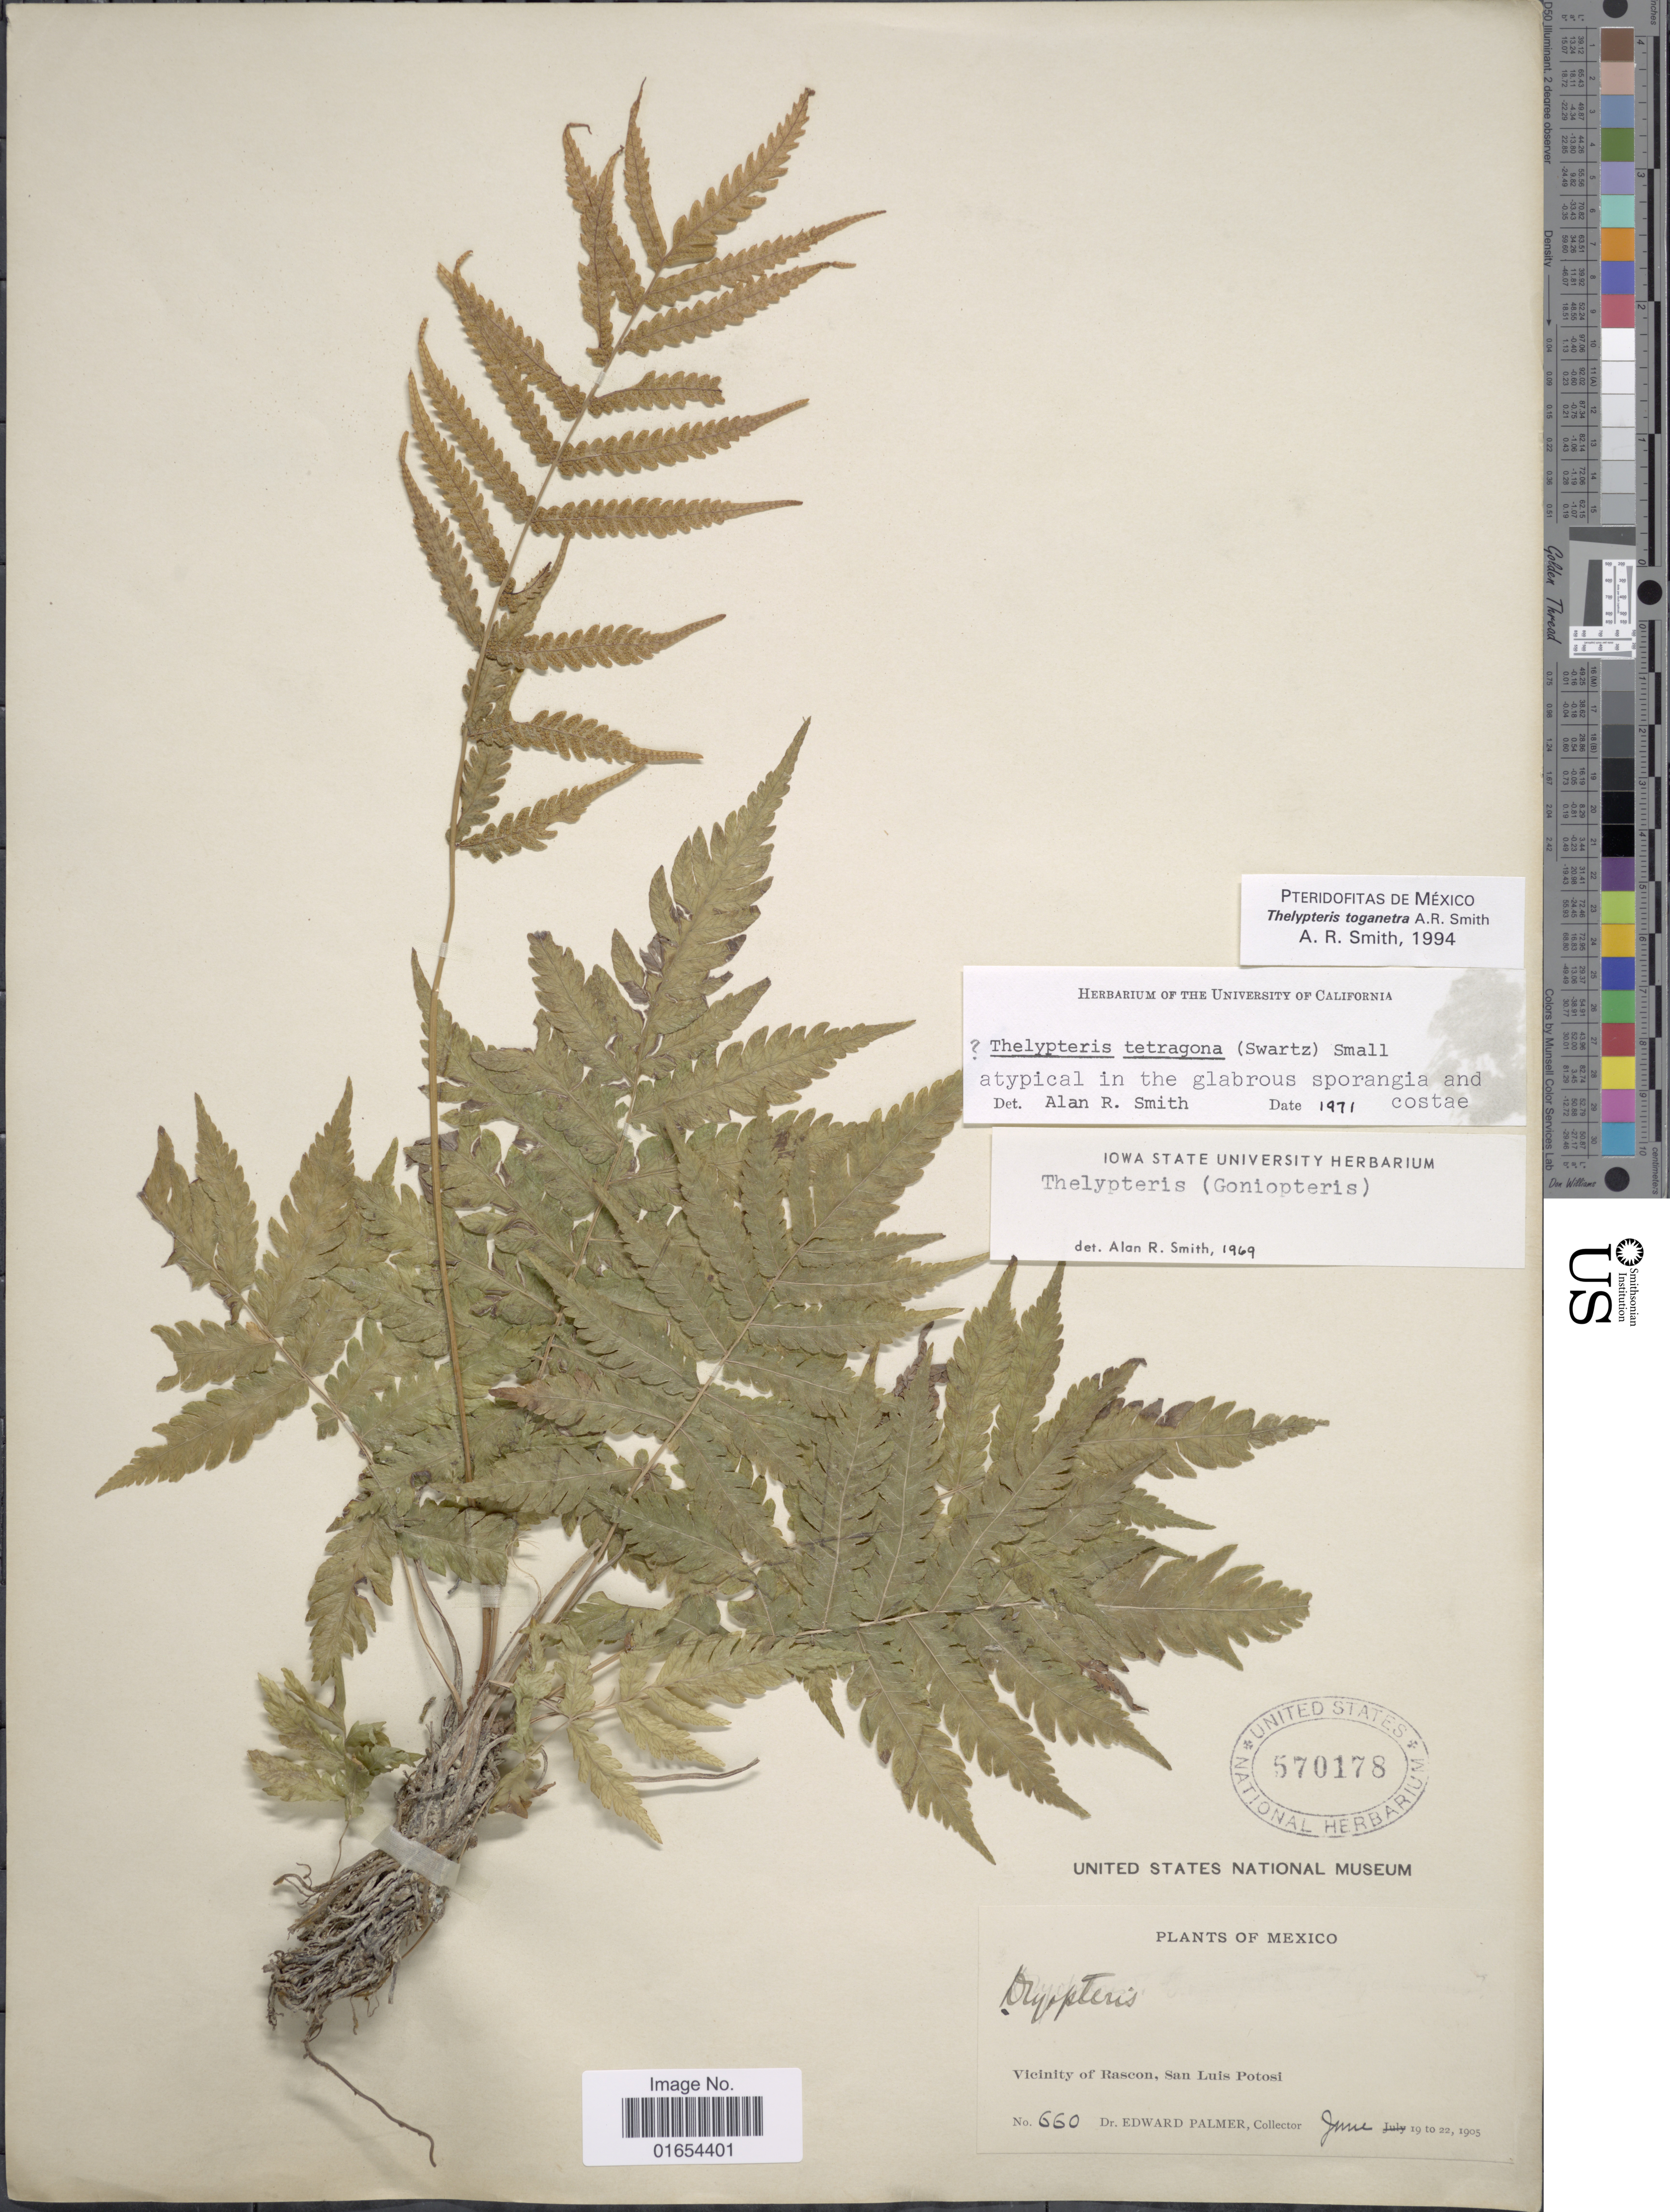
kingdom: Plantae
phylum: Tracheophyta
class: Polypodiopsida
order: Polypodiales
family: Thelypteridaceae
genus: Goniopteris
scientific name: Goniopteris toganetra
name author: (A.R. Sm.) Á. Löve & D. Löve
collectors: E. Palmer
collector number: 660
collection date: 1905-06-19/1905-06-22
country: Mexico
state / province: San Luis Potosí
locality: Vicinity of Rascon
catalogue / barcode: US 570178